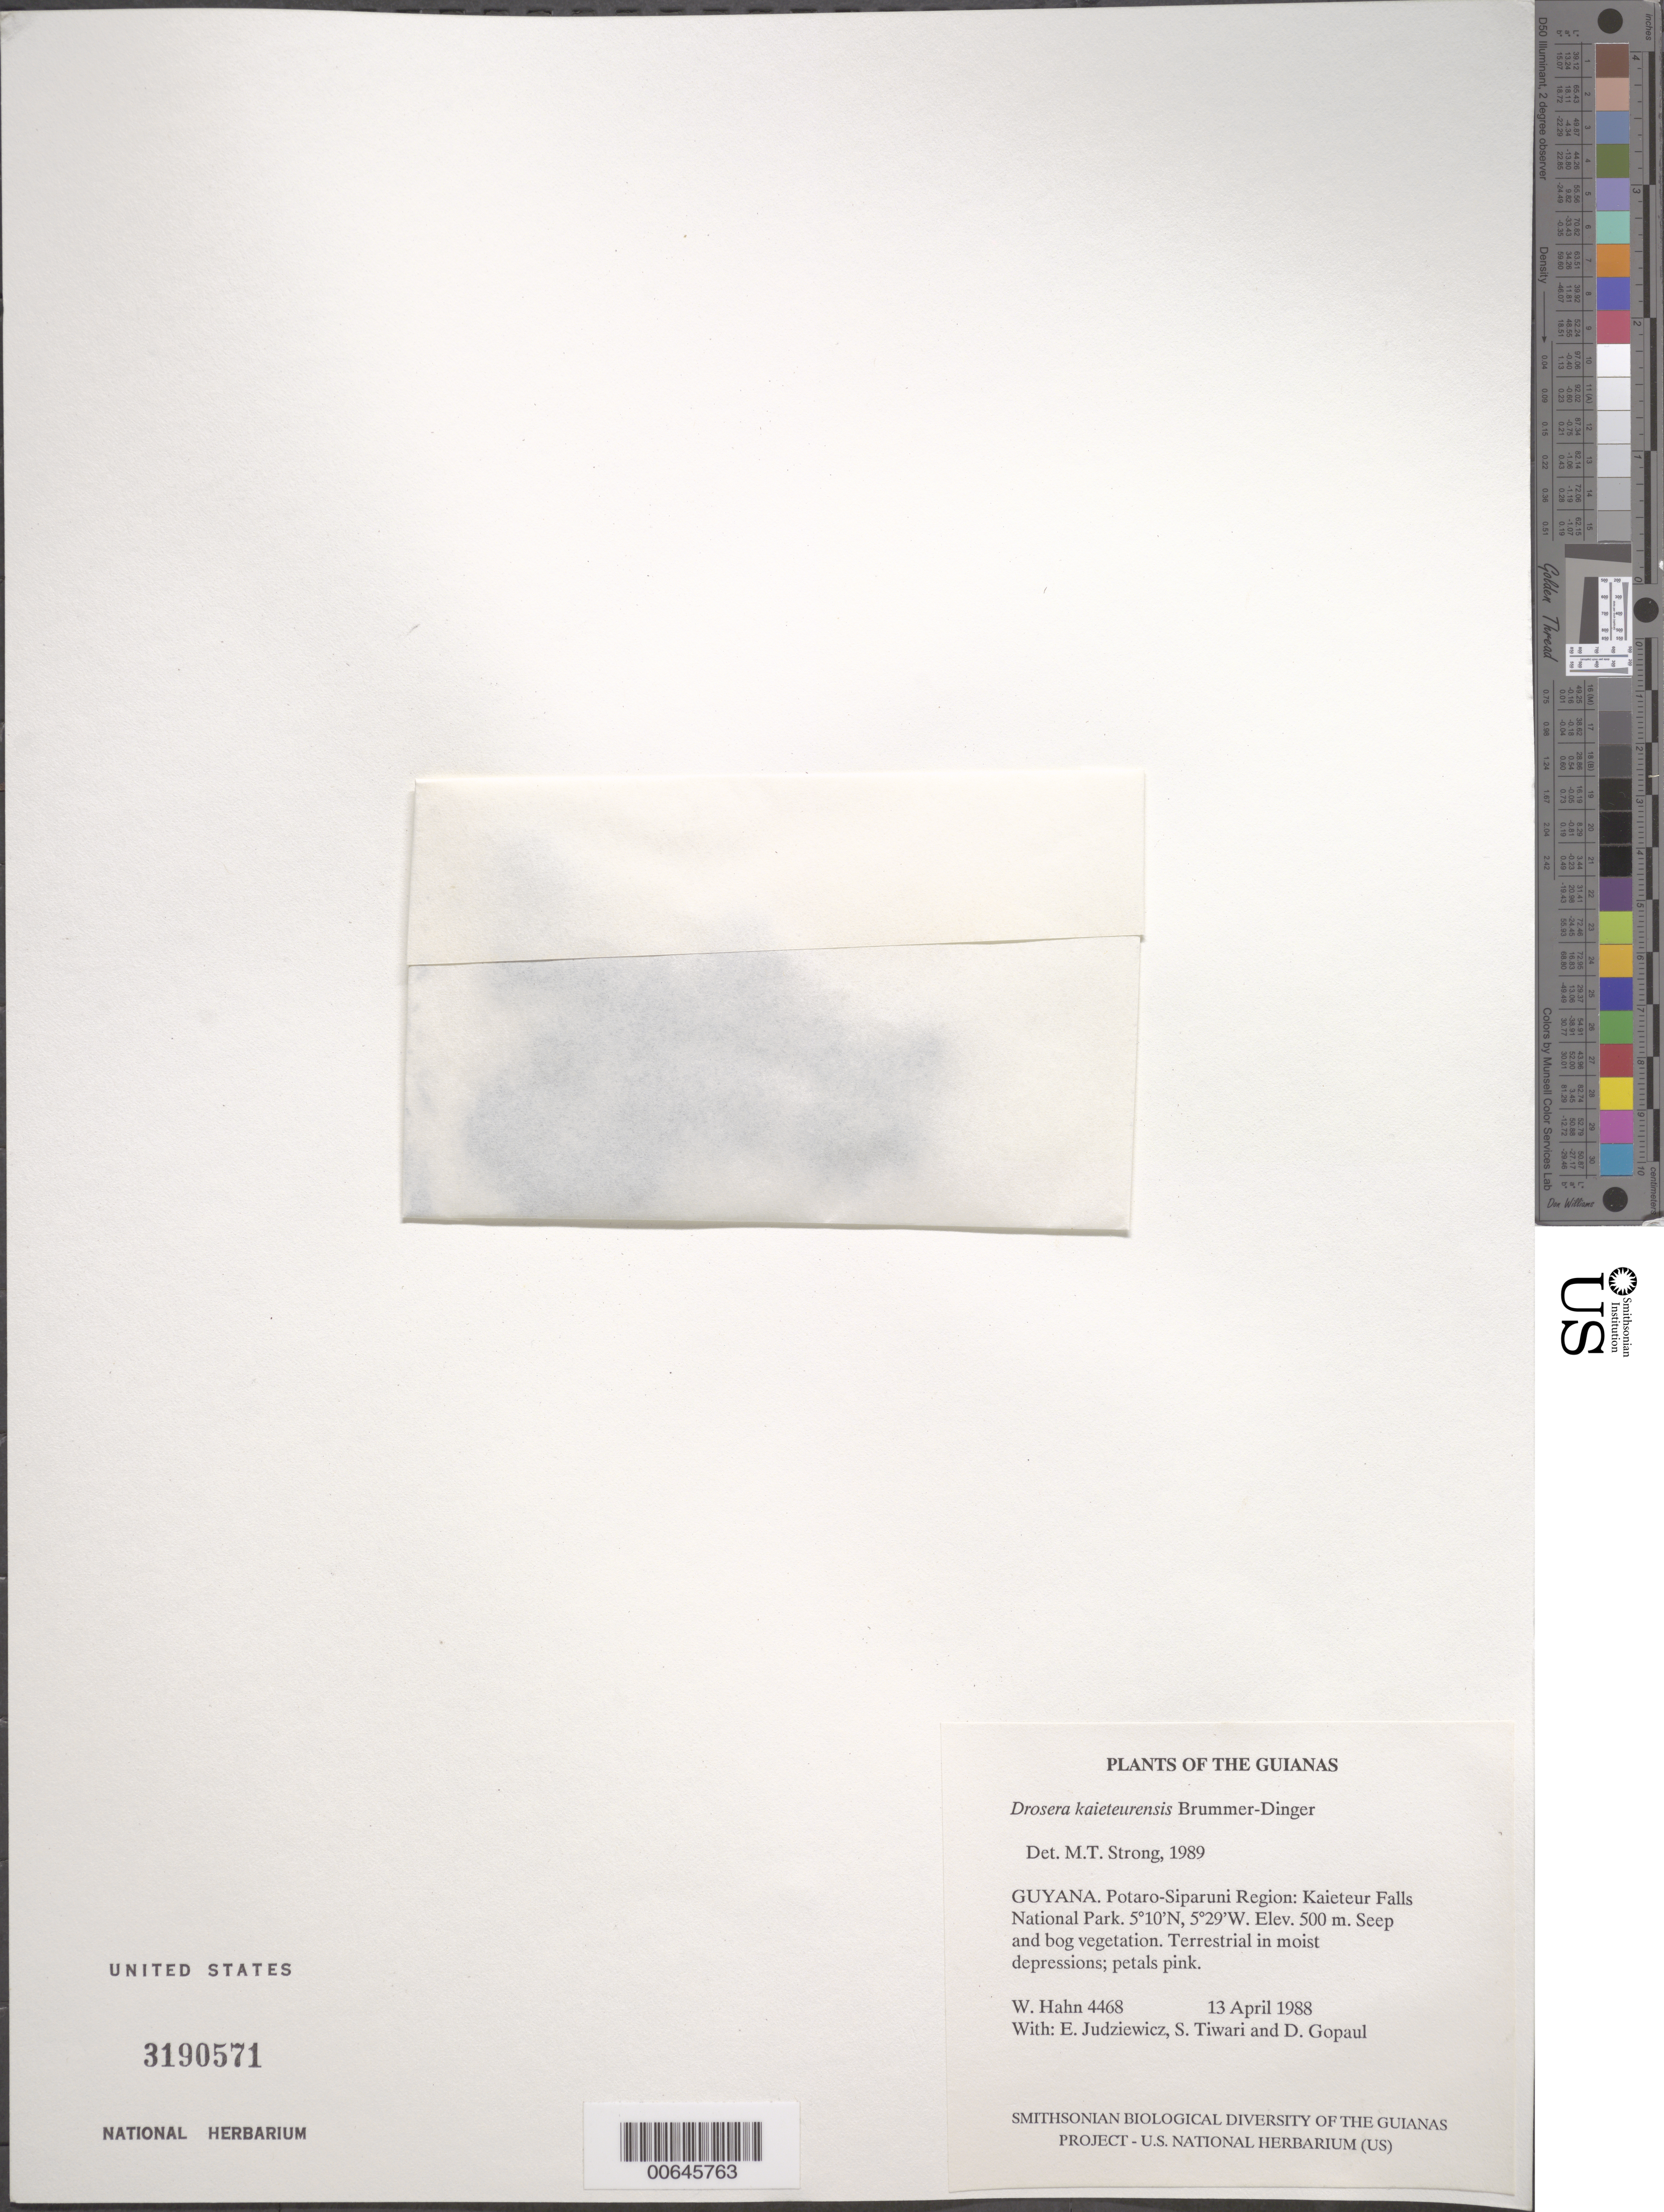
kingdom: Plantae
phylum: Tracheophyta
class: Magnoliopsida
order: Caryophyllales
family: Droseraceae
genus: Drosera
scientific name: Drosera kaieteurensis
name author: Brumm.-Ding.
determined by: Strong, M. T., (US), Smithsonian Institution - National Museum of Natural History (UNITED STATES)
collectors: W. Hahn, E. J. Judziewicz, S. Tiwari & D. Gopaul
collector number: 4468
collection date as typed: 13 April 1988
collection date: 1988-04-13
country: Guyana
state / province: Potaro-Siparuni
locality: Kaieteur Falls National Park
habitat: Seep and bog vegetation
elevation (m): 500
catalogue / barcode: US 3190571